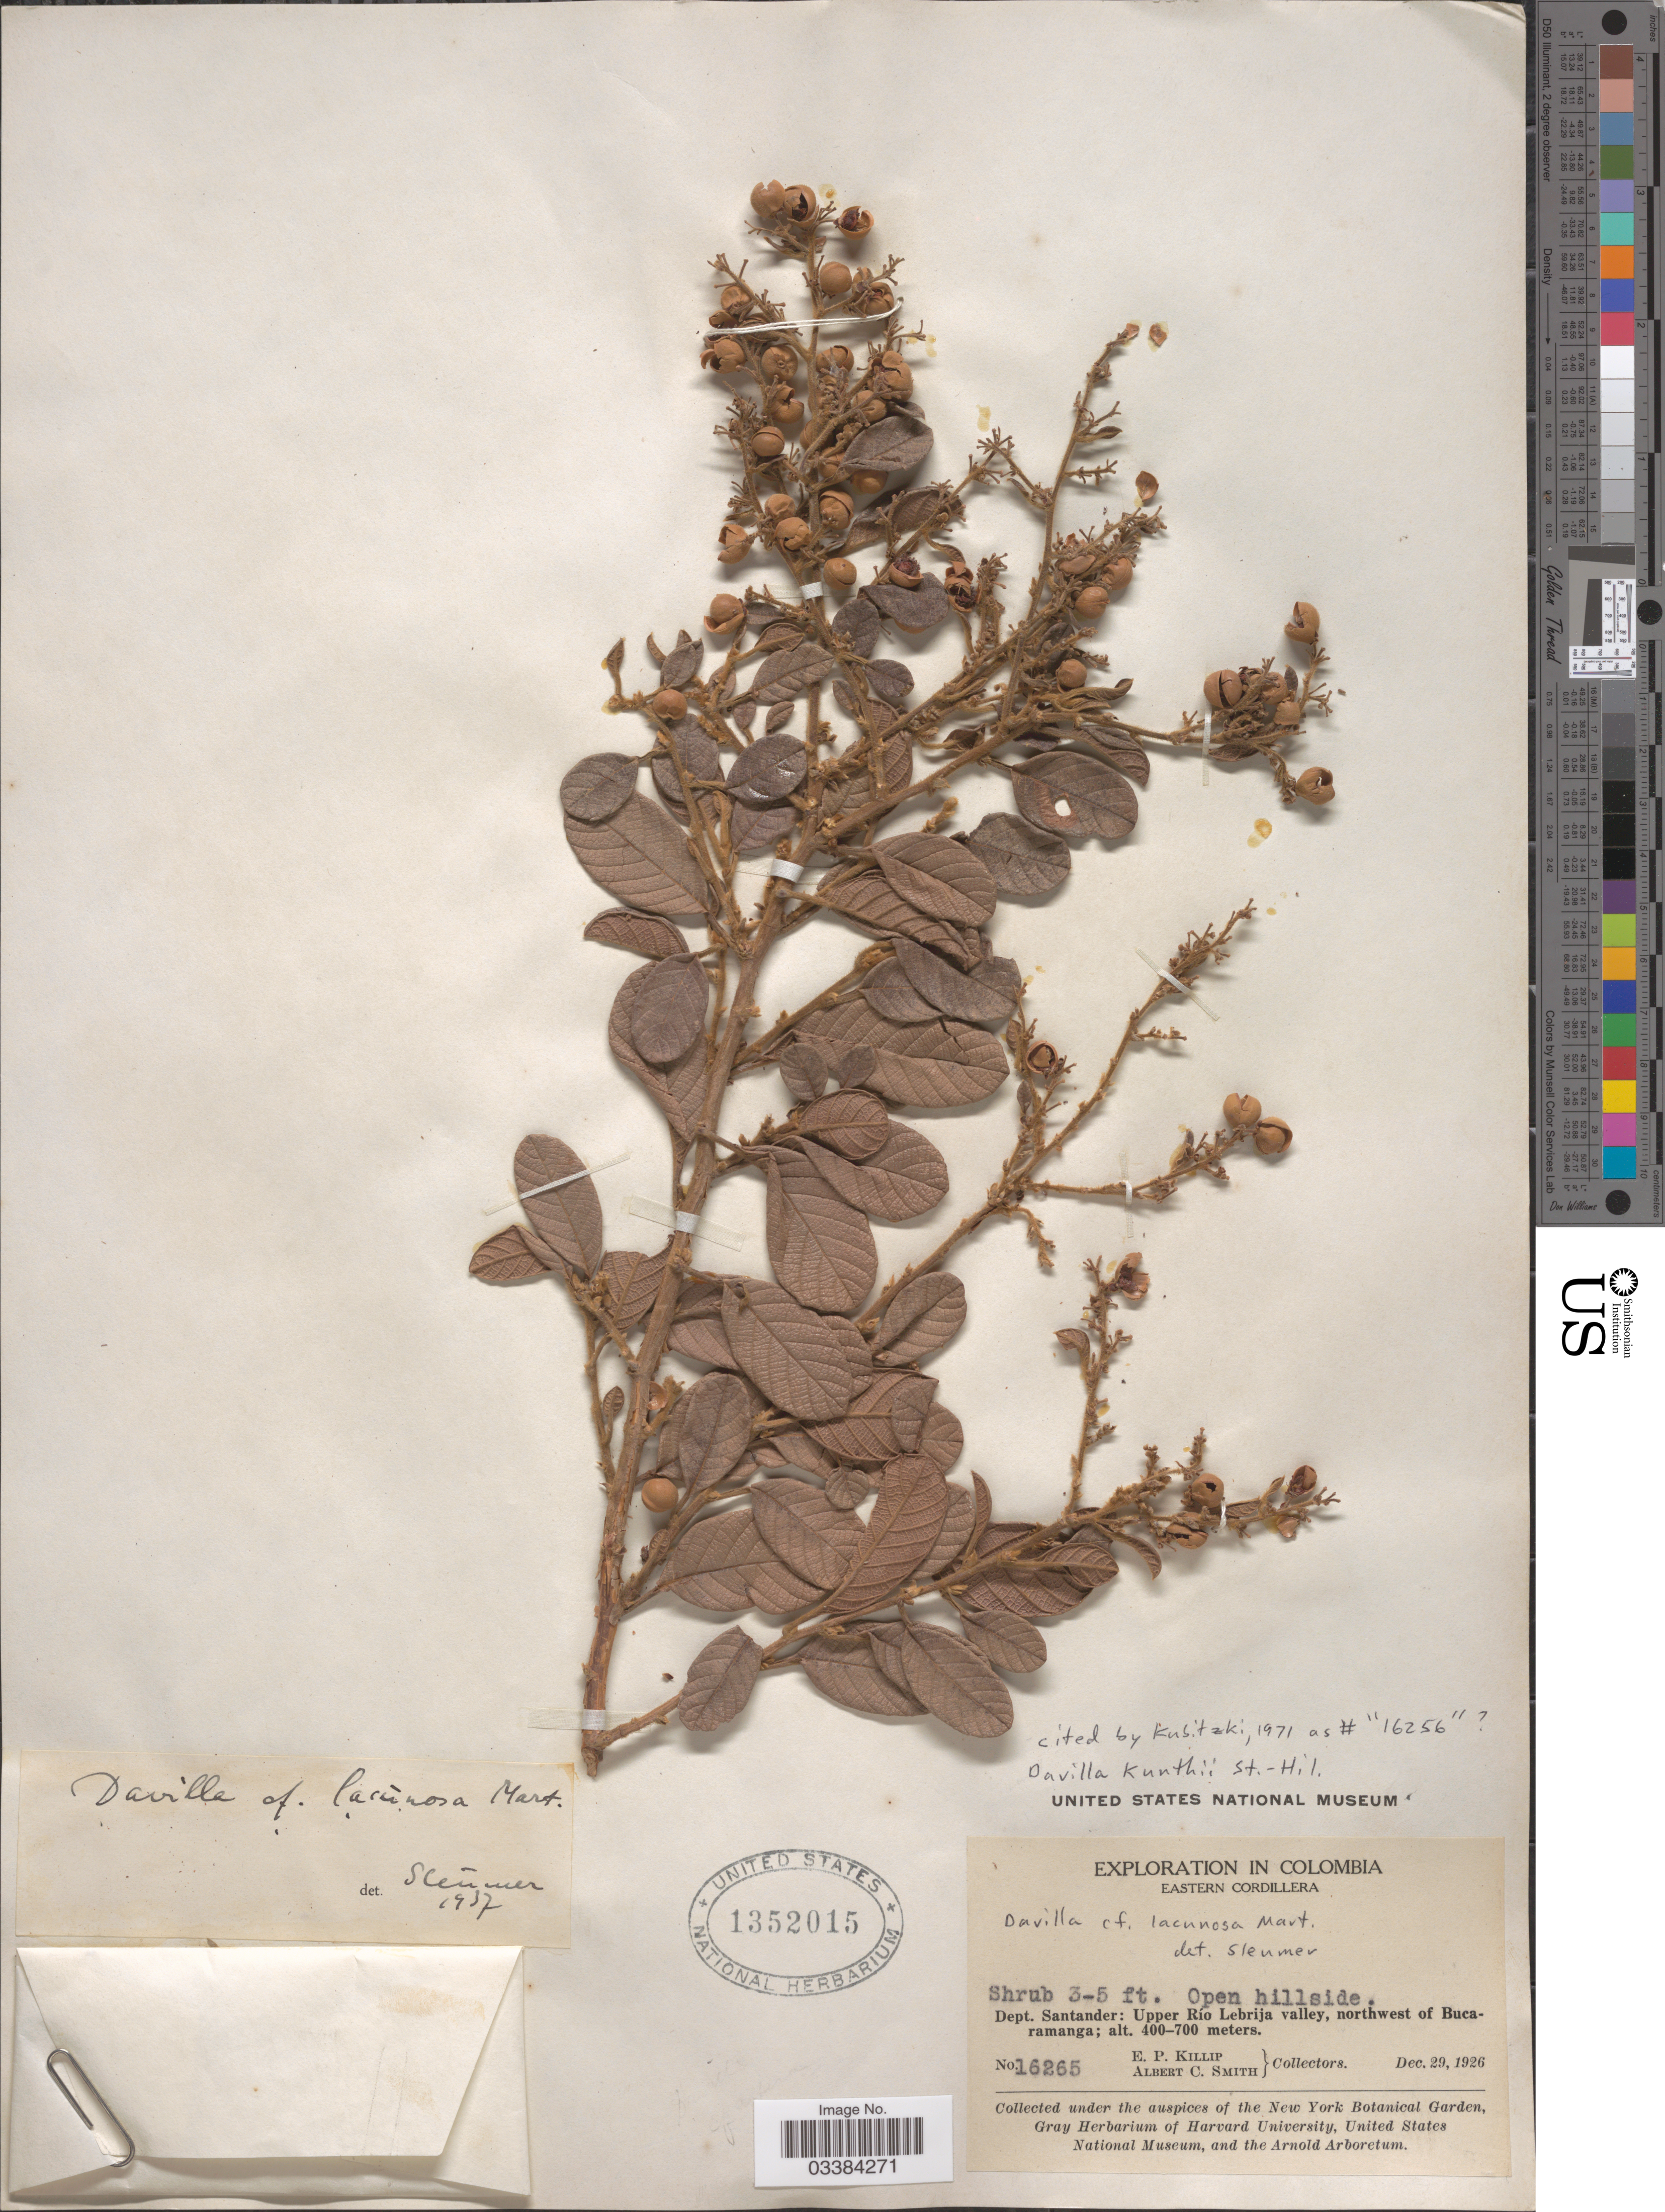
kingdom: Plantae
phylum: Tracheophyta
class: Magnoliopsida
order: Dilleniales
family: Dilleniaceae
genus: Davilla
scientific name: Davilla kunthii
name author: A. St.-Hil.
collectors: E. P. Killip & A. C. Smith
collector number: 16265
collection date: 1926-12-29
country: Colombia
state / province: Santander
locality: Eastern Cordillera. Dept. Santander: Upper Río Lebrija valley, northwest of Bucaramanga.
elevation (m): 400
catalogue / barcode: US 1352015